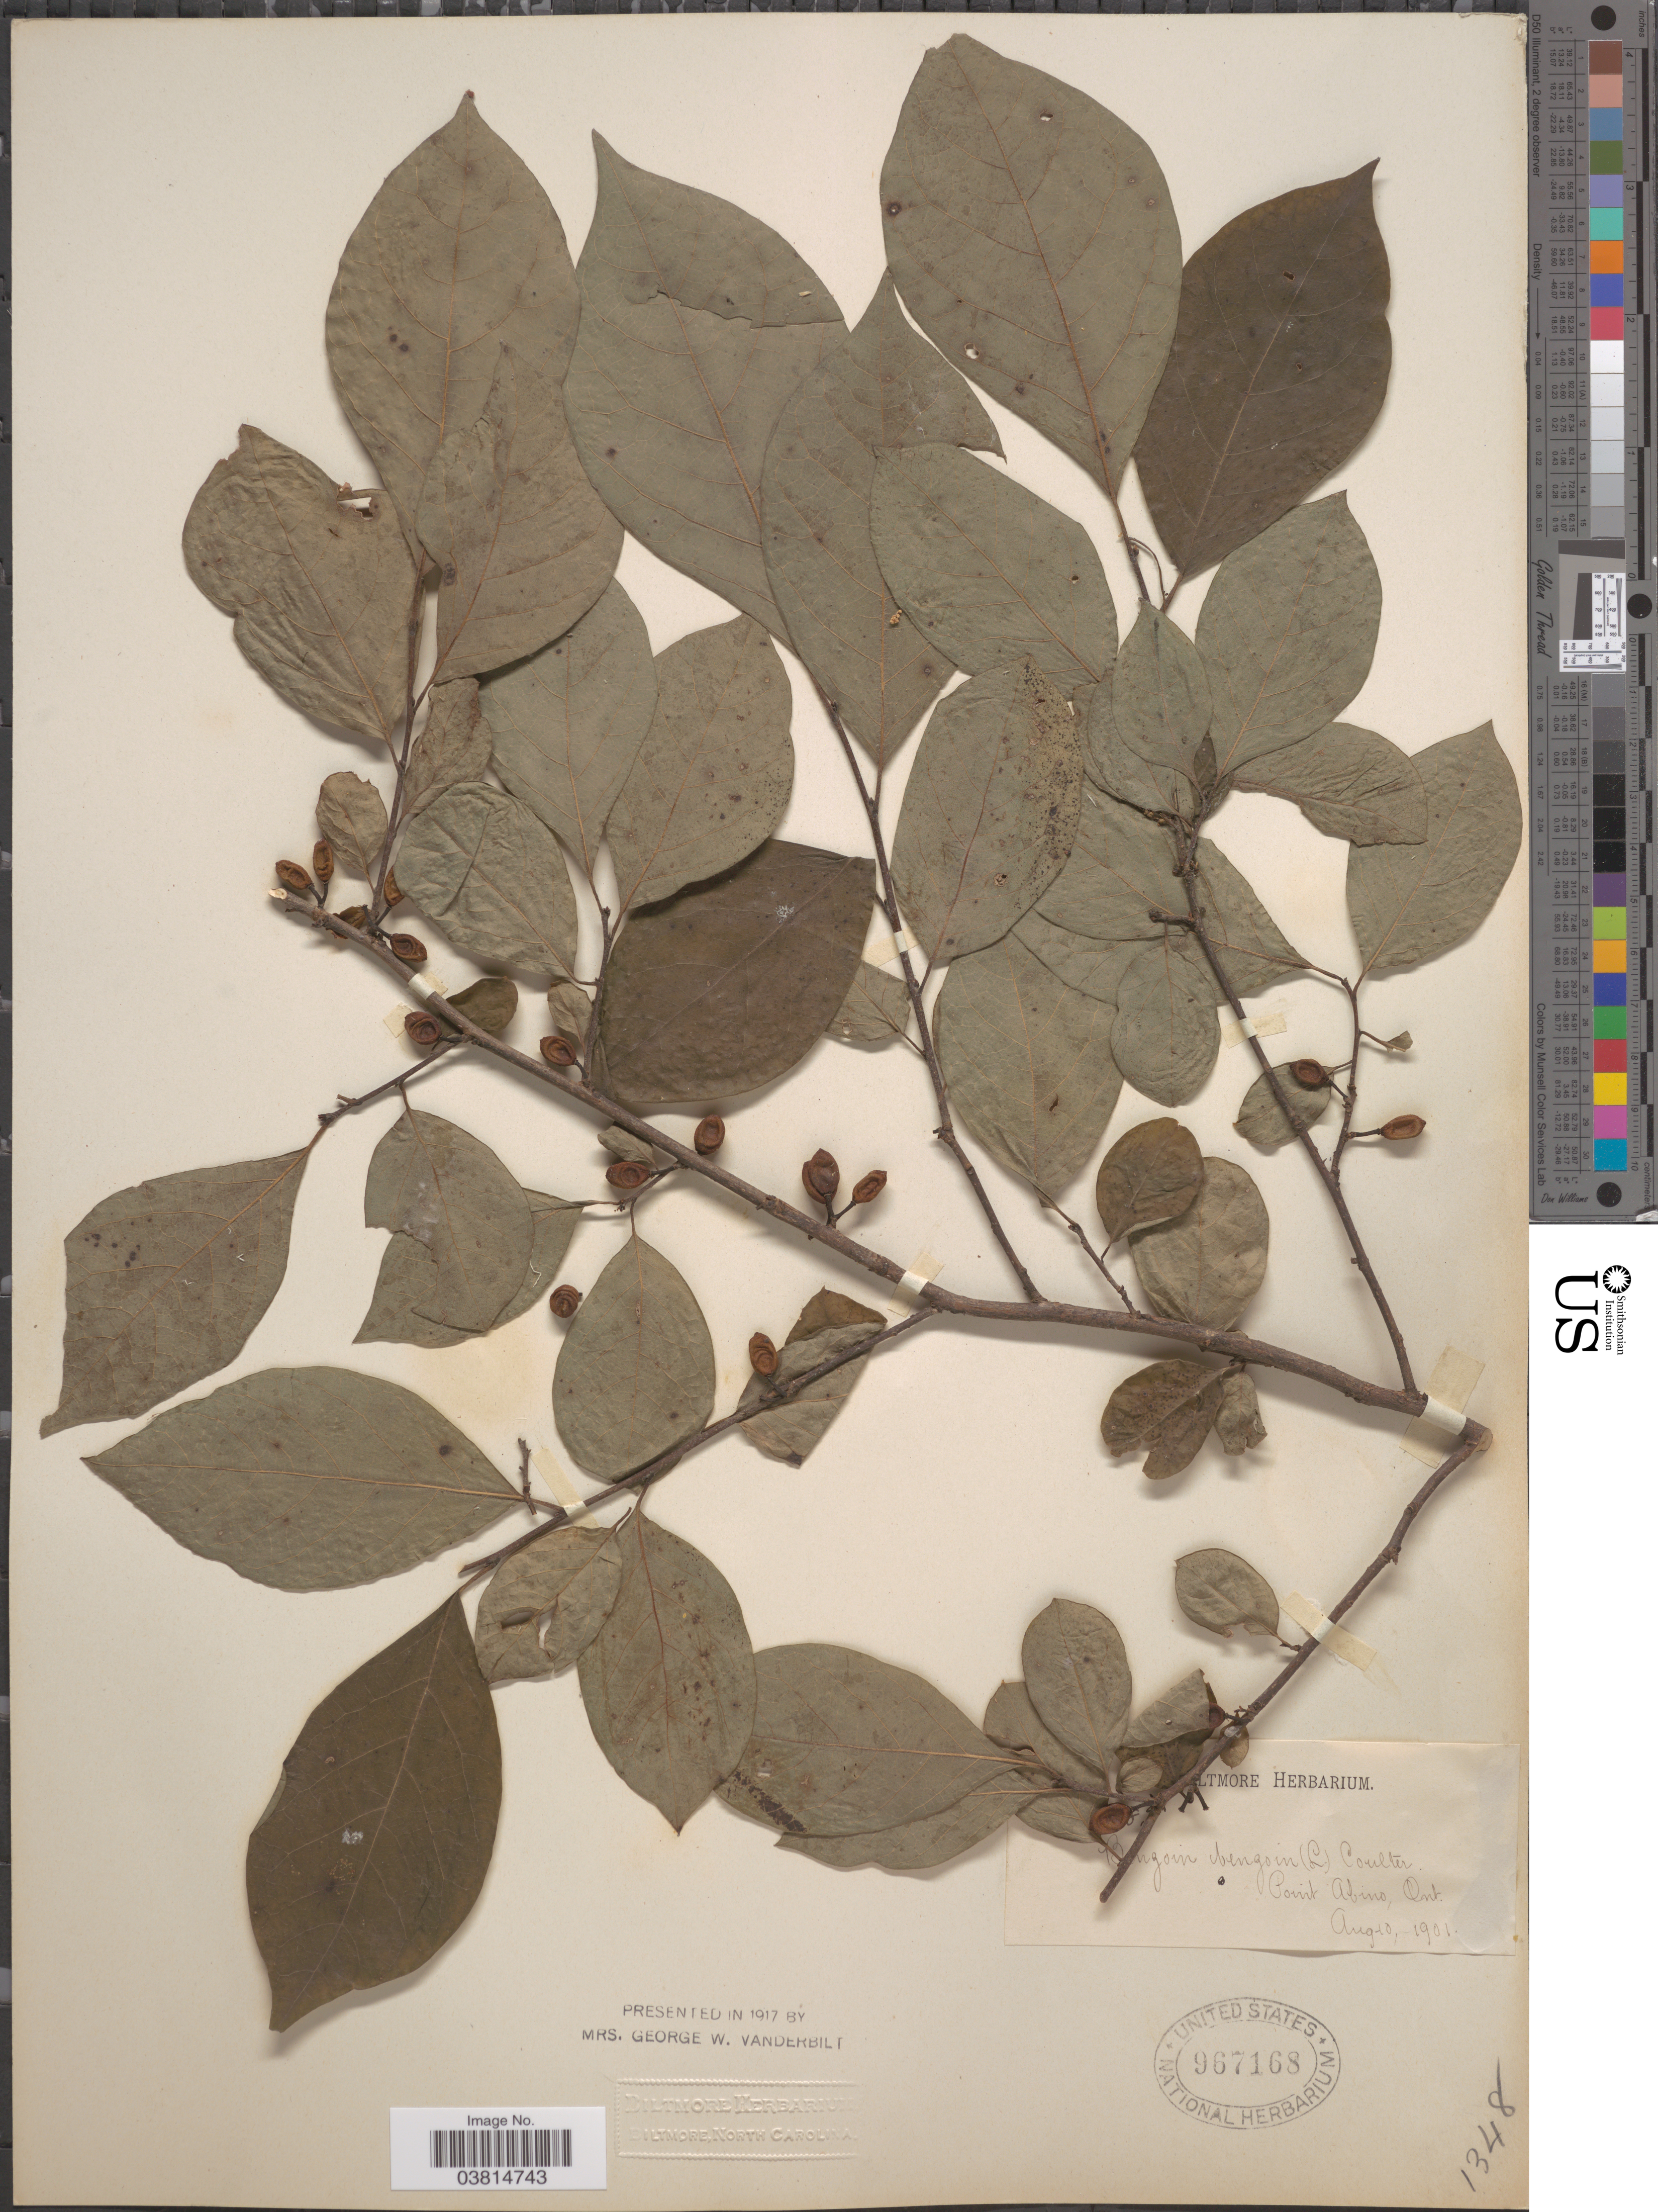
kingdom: Plantae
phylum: Tracheophyta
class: Magnoliopsida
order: Laurales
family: Lauraceae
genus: Lindera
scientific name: Lindera benzoin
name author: (L.) Blume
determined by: Strong, M. T., (US), Smithsonian Institution - National Museum of Natural History (UNITED STATES)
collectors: ex herb. Biltmore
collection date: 1901-08-10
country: Canada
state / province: Ontario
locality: Point Abino.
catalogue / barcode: US 967168